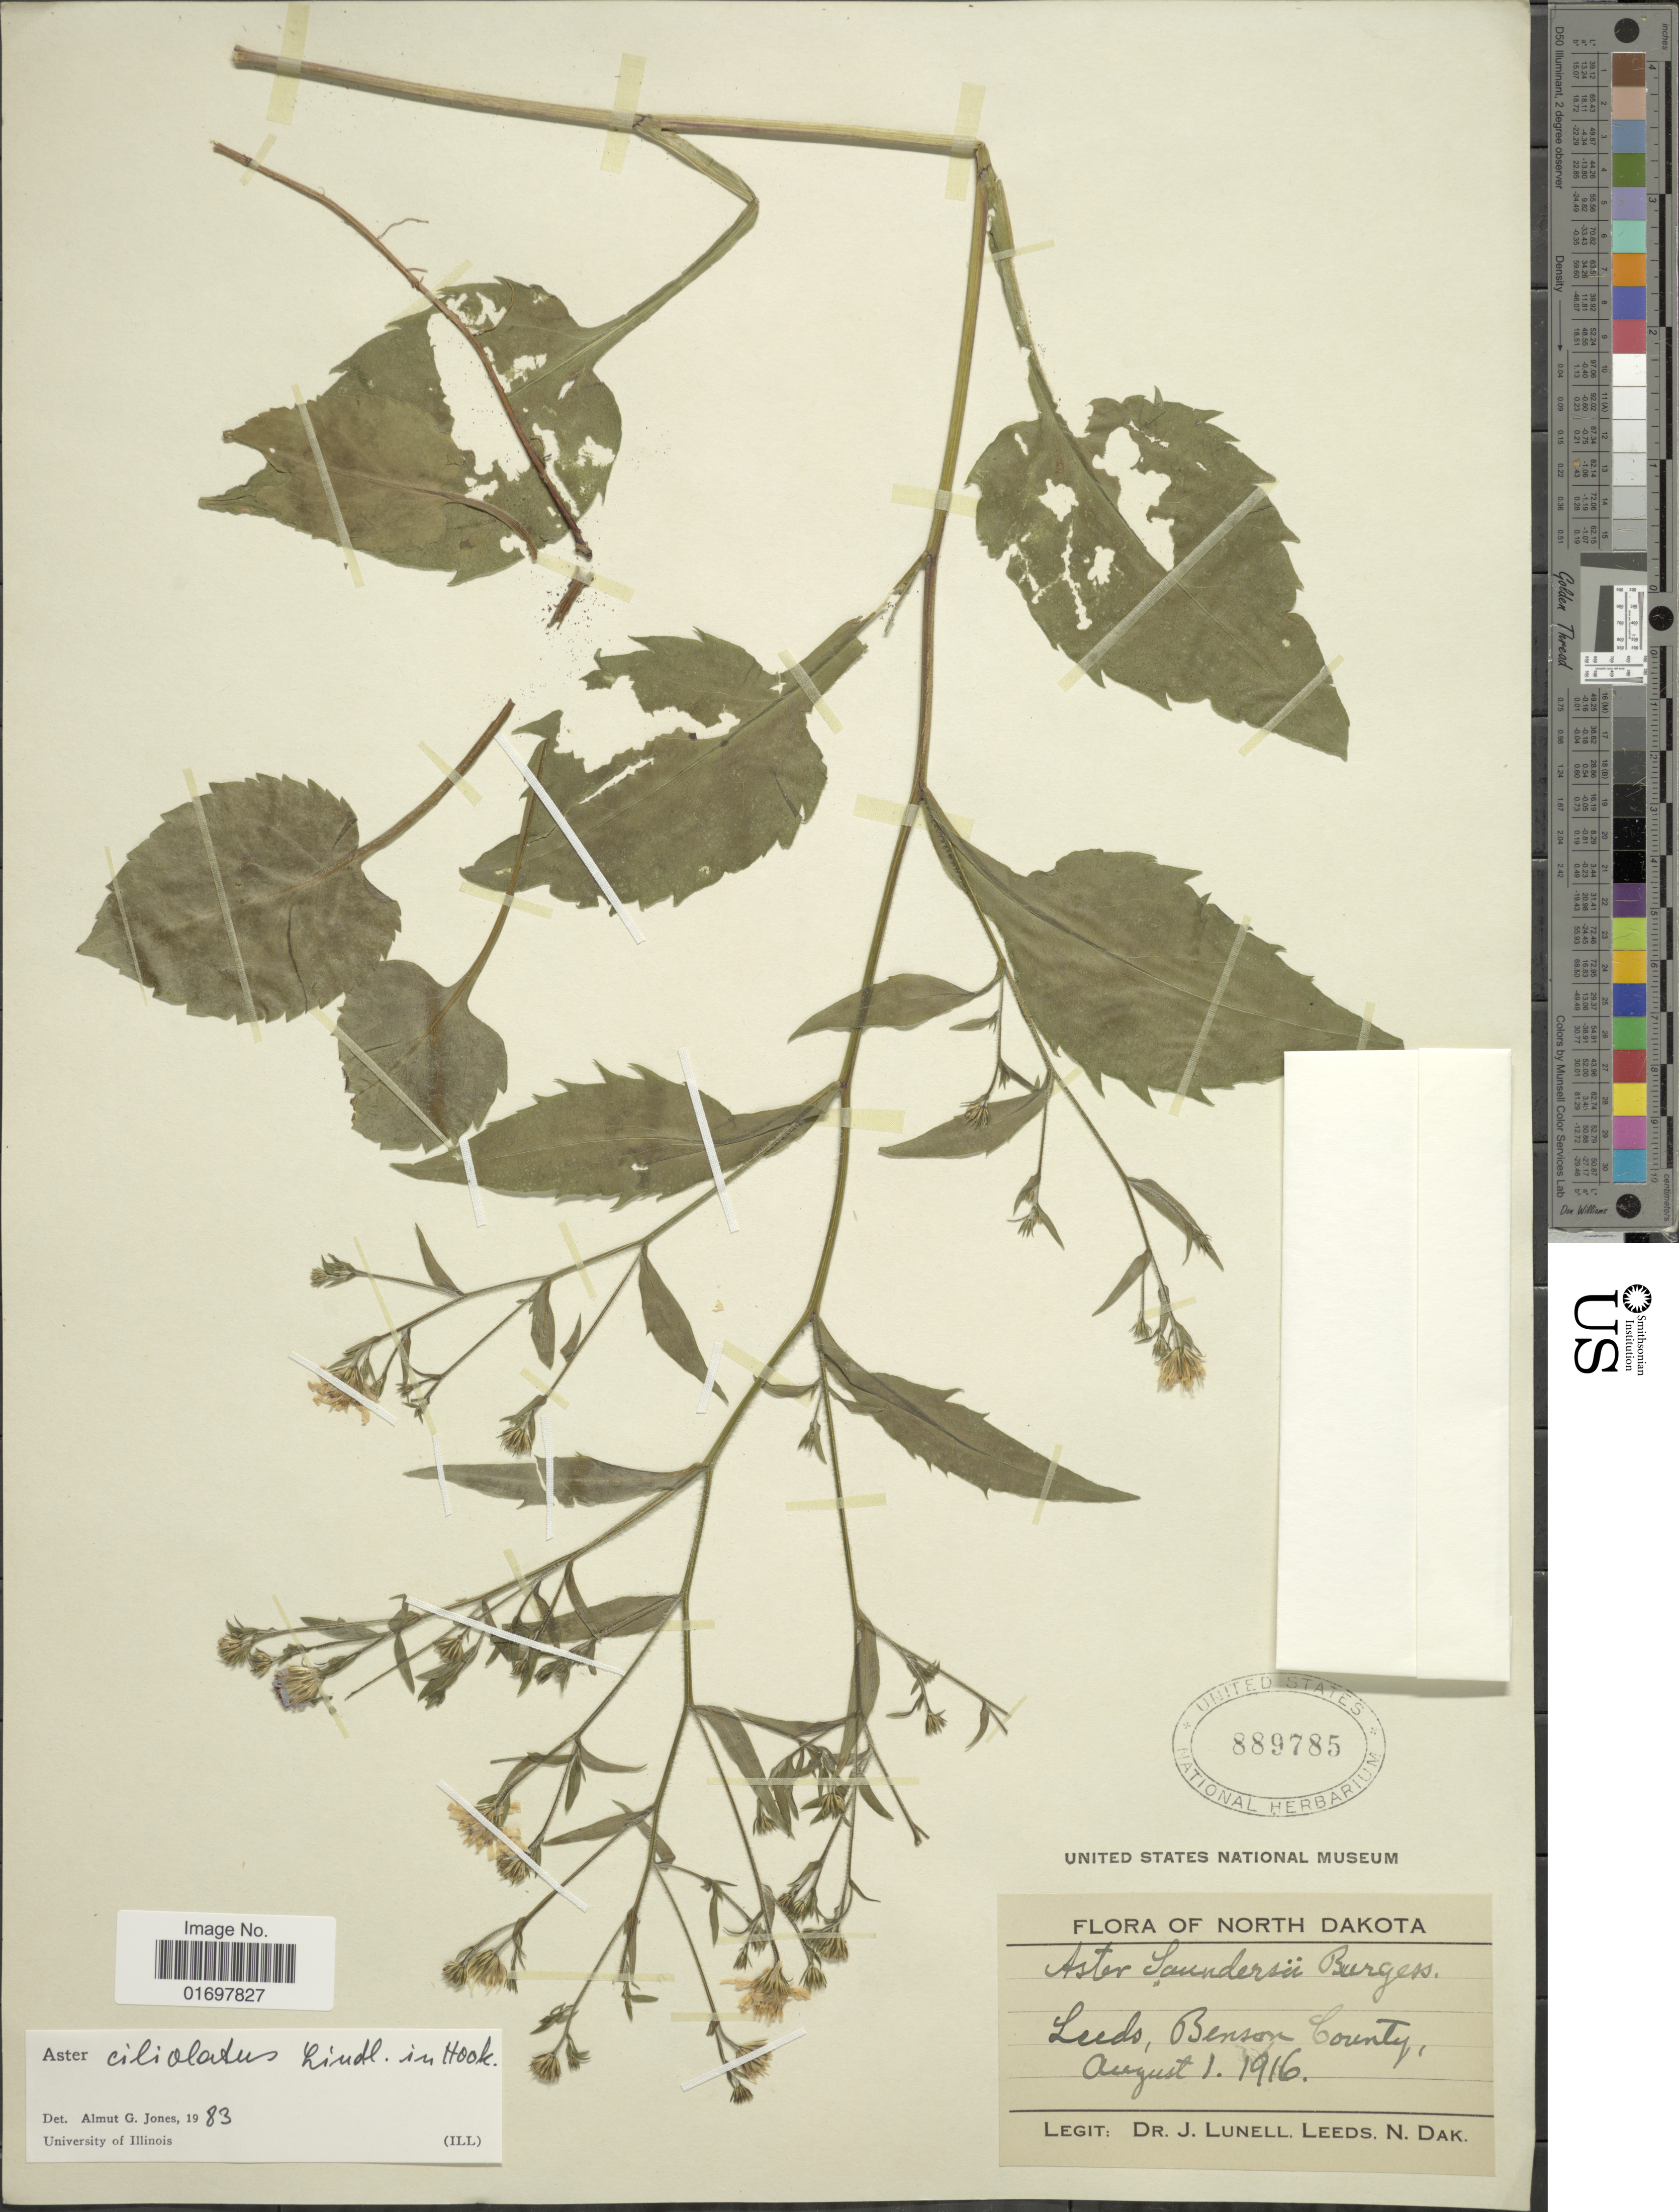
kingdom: Plantae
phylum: Tracheophyta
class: Magnoliopsida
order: Asterales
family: Asteraceae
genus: Symphyotrichum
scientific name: Symphyotrichum ciliolatum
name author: (Lindl.) Á. Löve & D. Löve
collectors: J. Lunell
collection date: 1916-08-01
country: United States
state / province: North Dakota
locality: Leeds, Benson County.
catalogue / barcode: US 889785